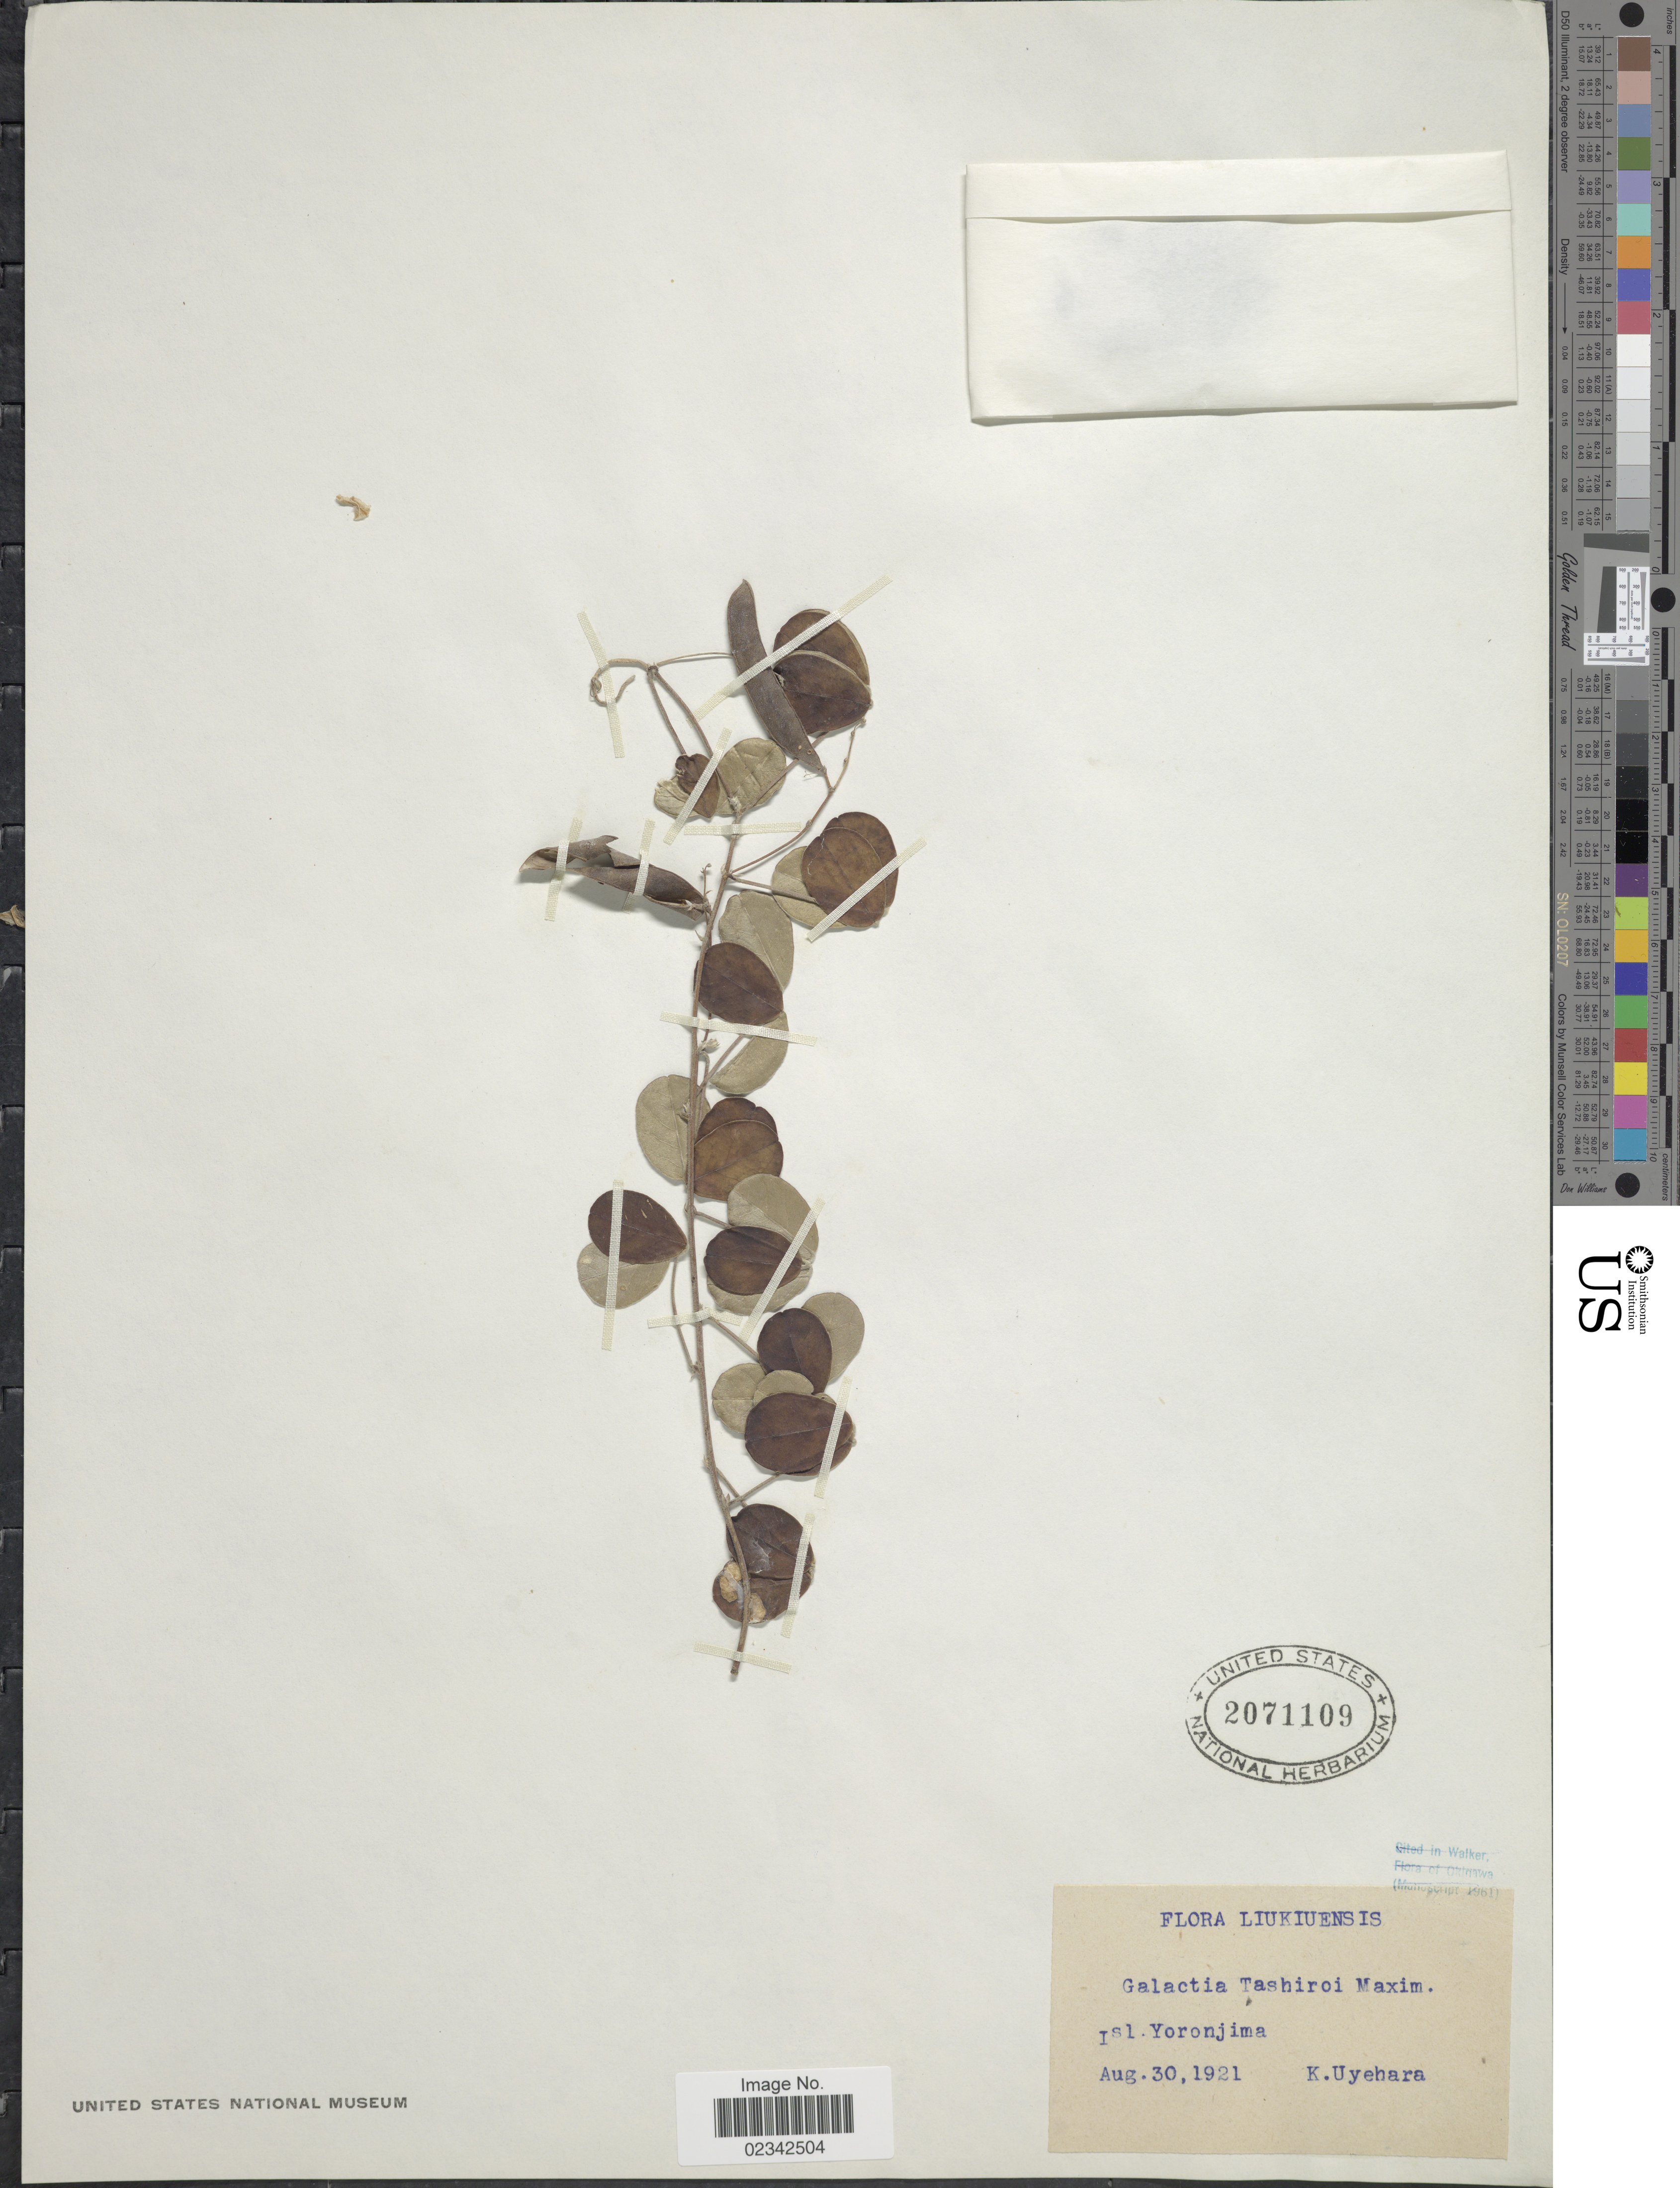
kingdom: Plantae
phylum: Tracheophyta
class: Magnoliopsida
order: Fabales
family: Fabaceae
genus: Galactia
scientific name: Galactia tashiroi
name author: Maxim.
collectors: K. Uyehara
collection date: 1921-08-30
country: Japan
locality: Isl. Yoronjima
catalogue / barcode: US 2071109